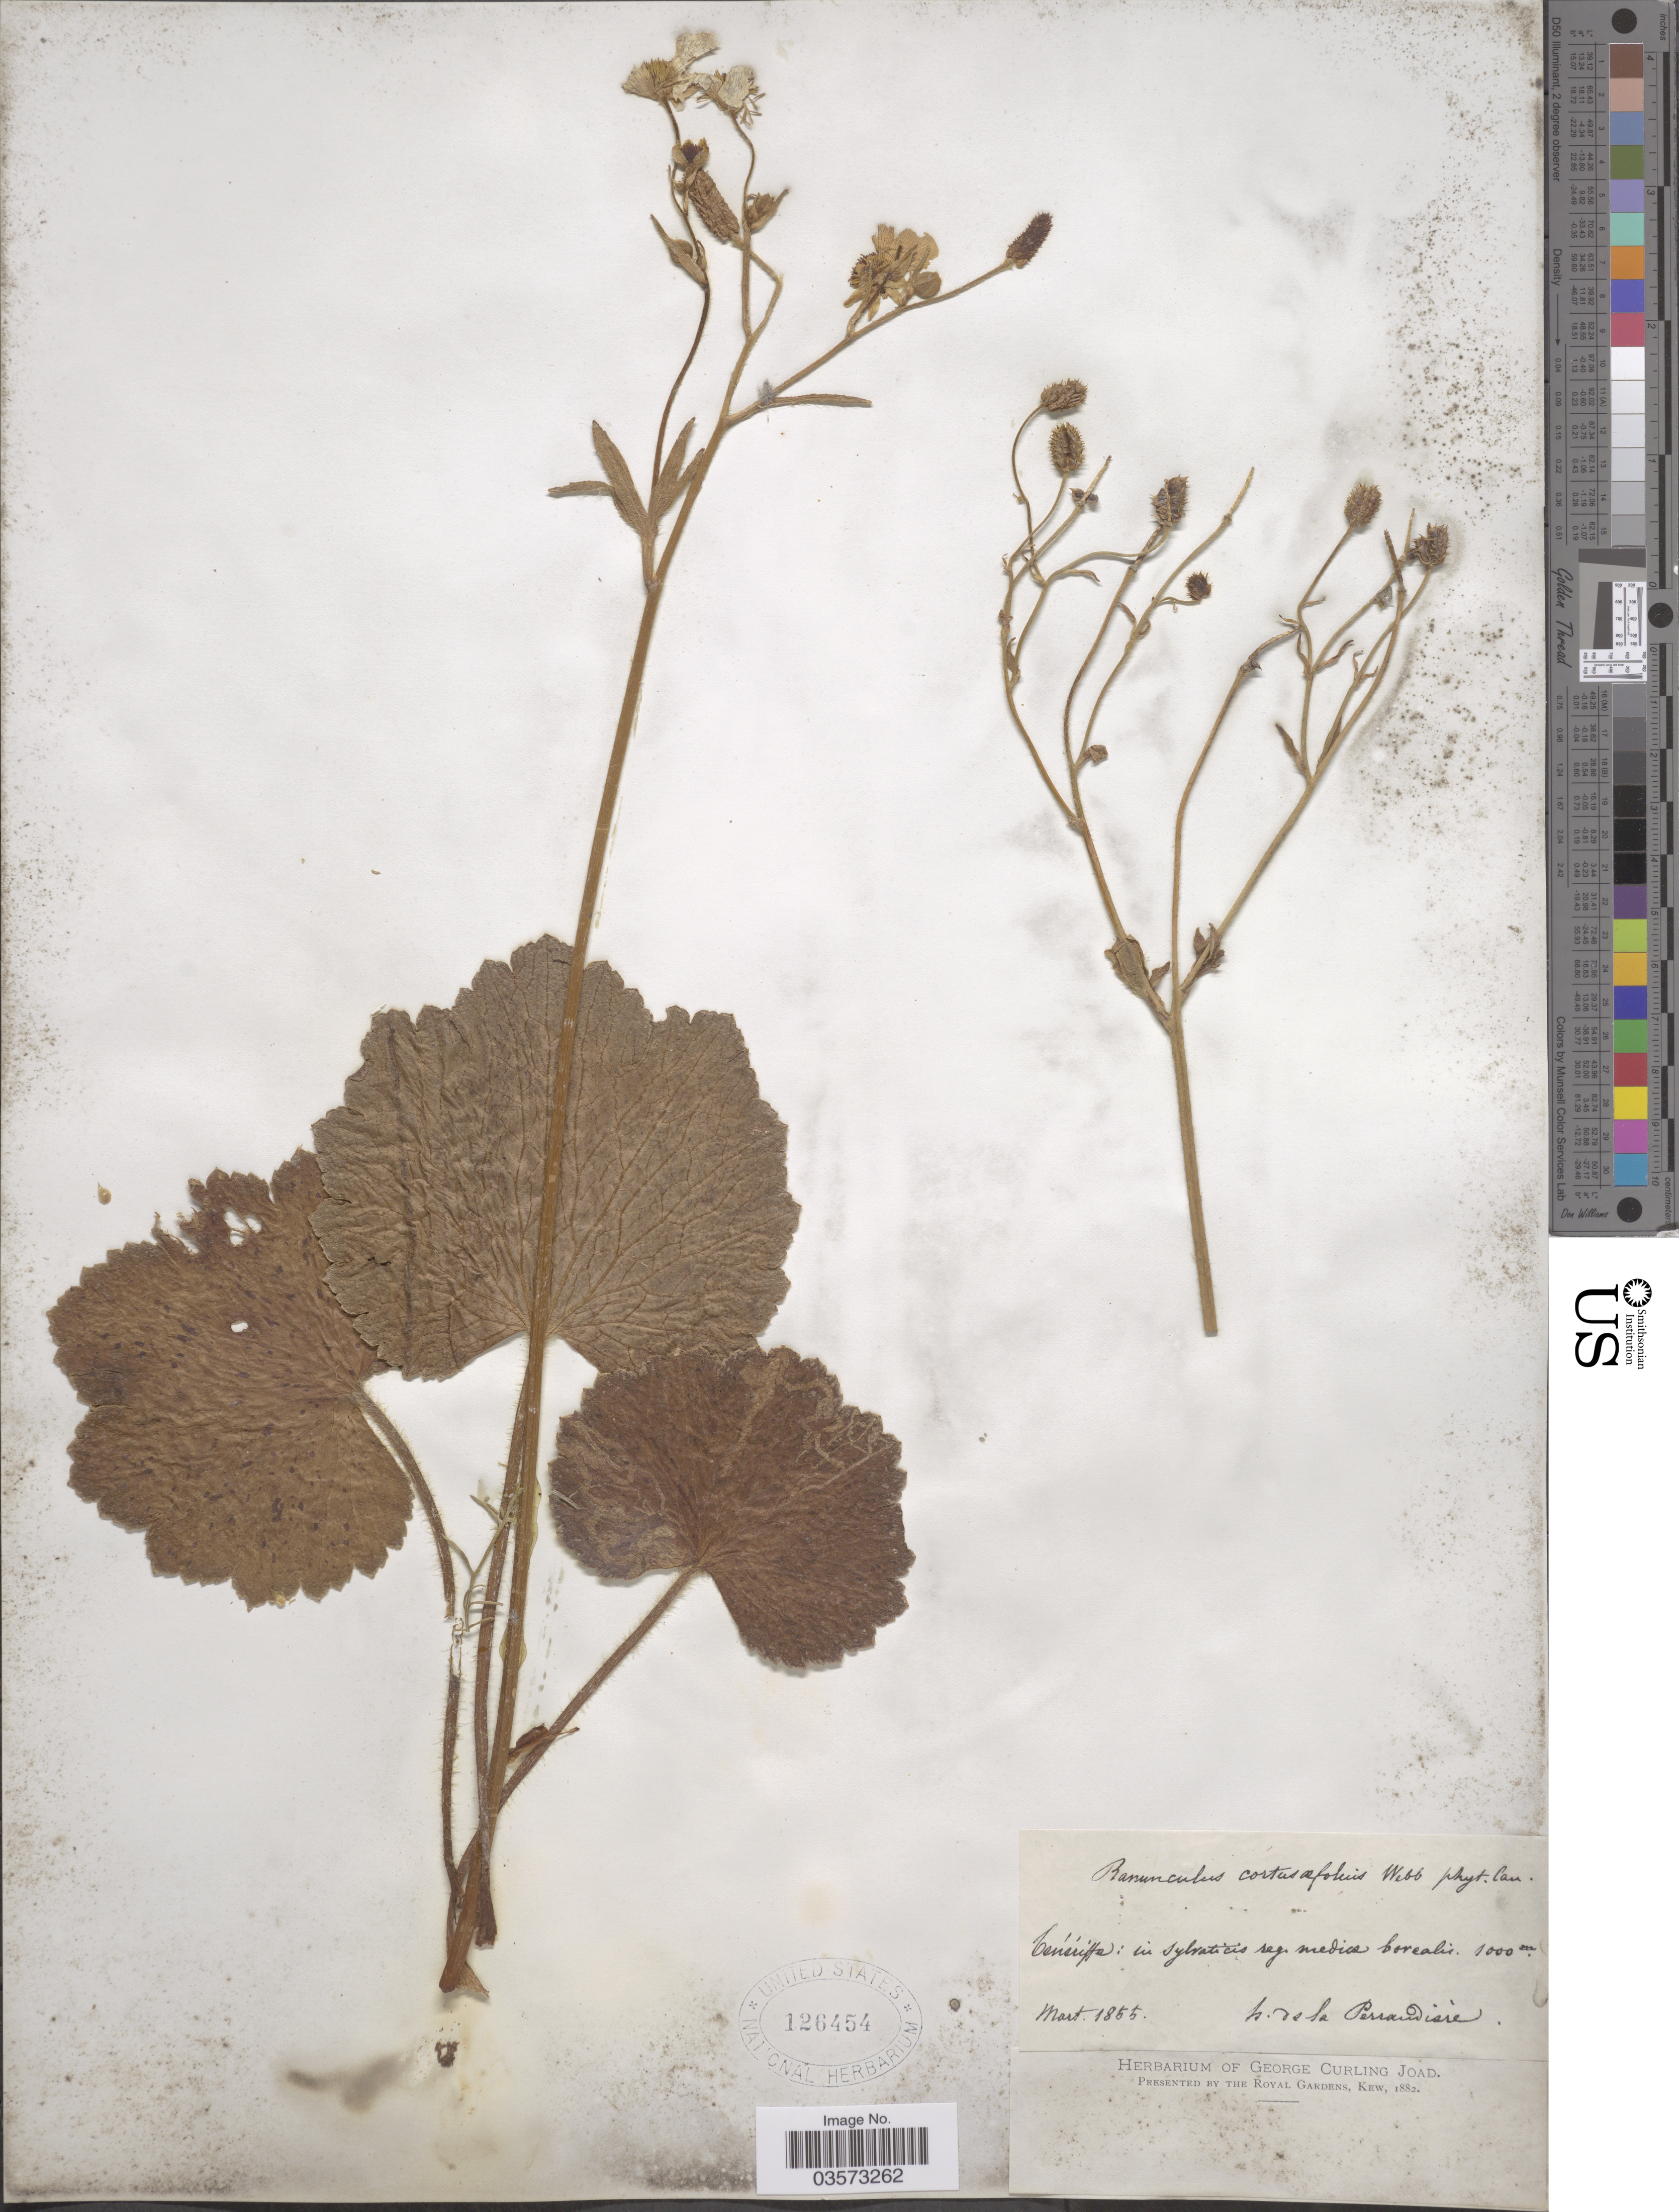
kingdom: Plantae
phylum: Tracheophyta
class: Magnoliopsida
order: Ranunculales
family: Ranunculaceae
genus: Ranunculus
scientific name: Ranunculus cortusifolius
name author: Willd.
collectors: H. de la Perraudière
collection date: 1855-03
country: Spain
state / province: Canarias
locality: Tenériffe: in sylvaticis reg medi [illegible text] borealis.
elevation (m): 1000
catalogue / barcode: US 126454